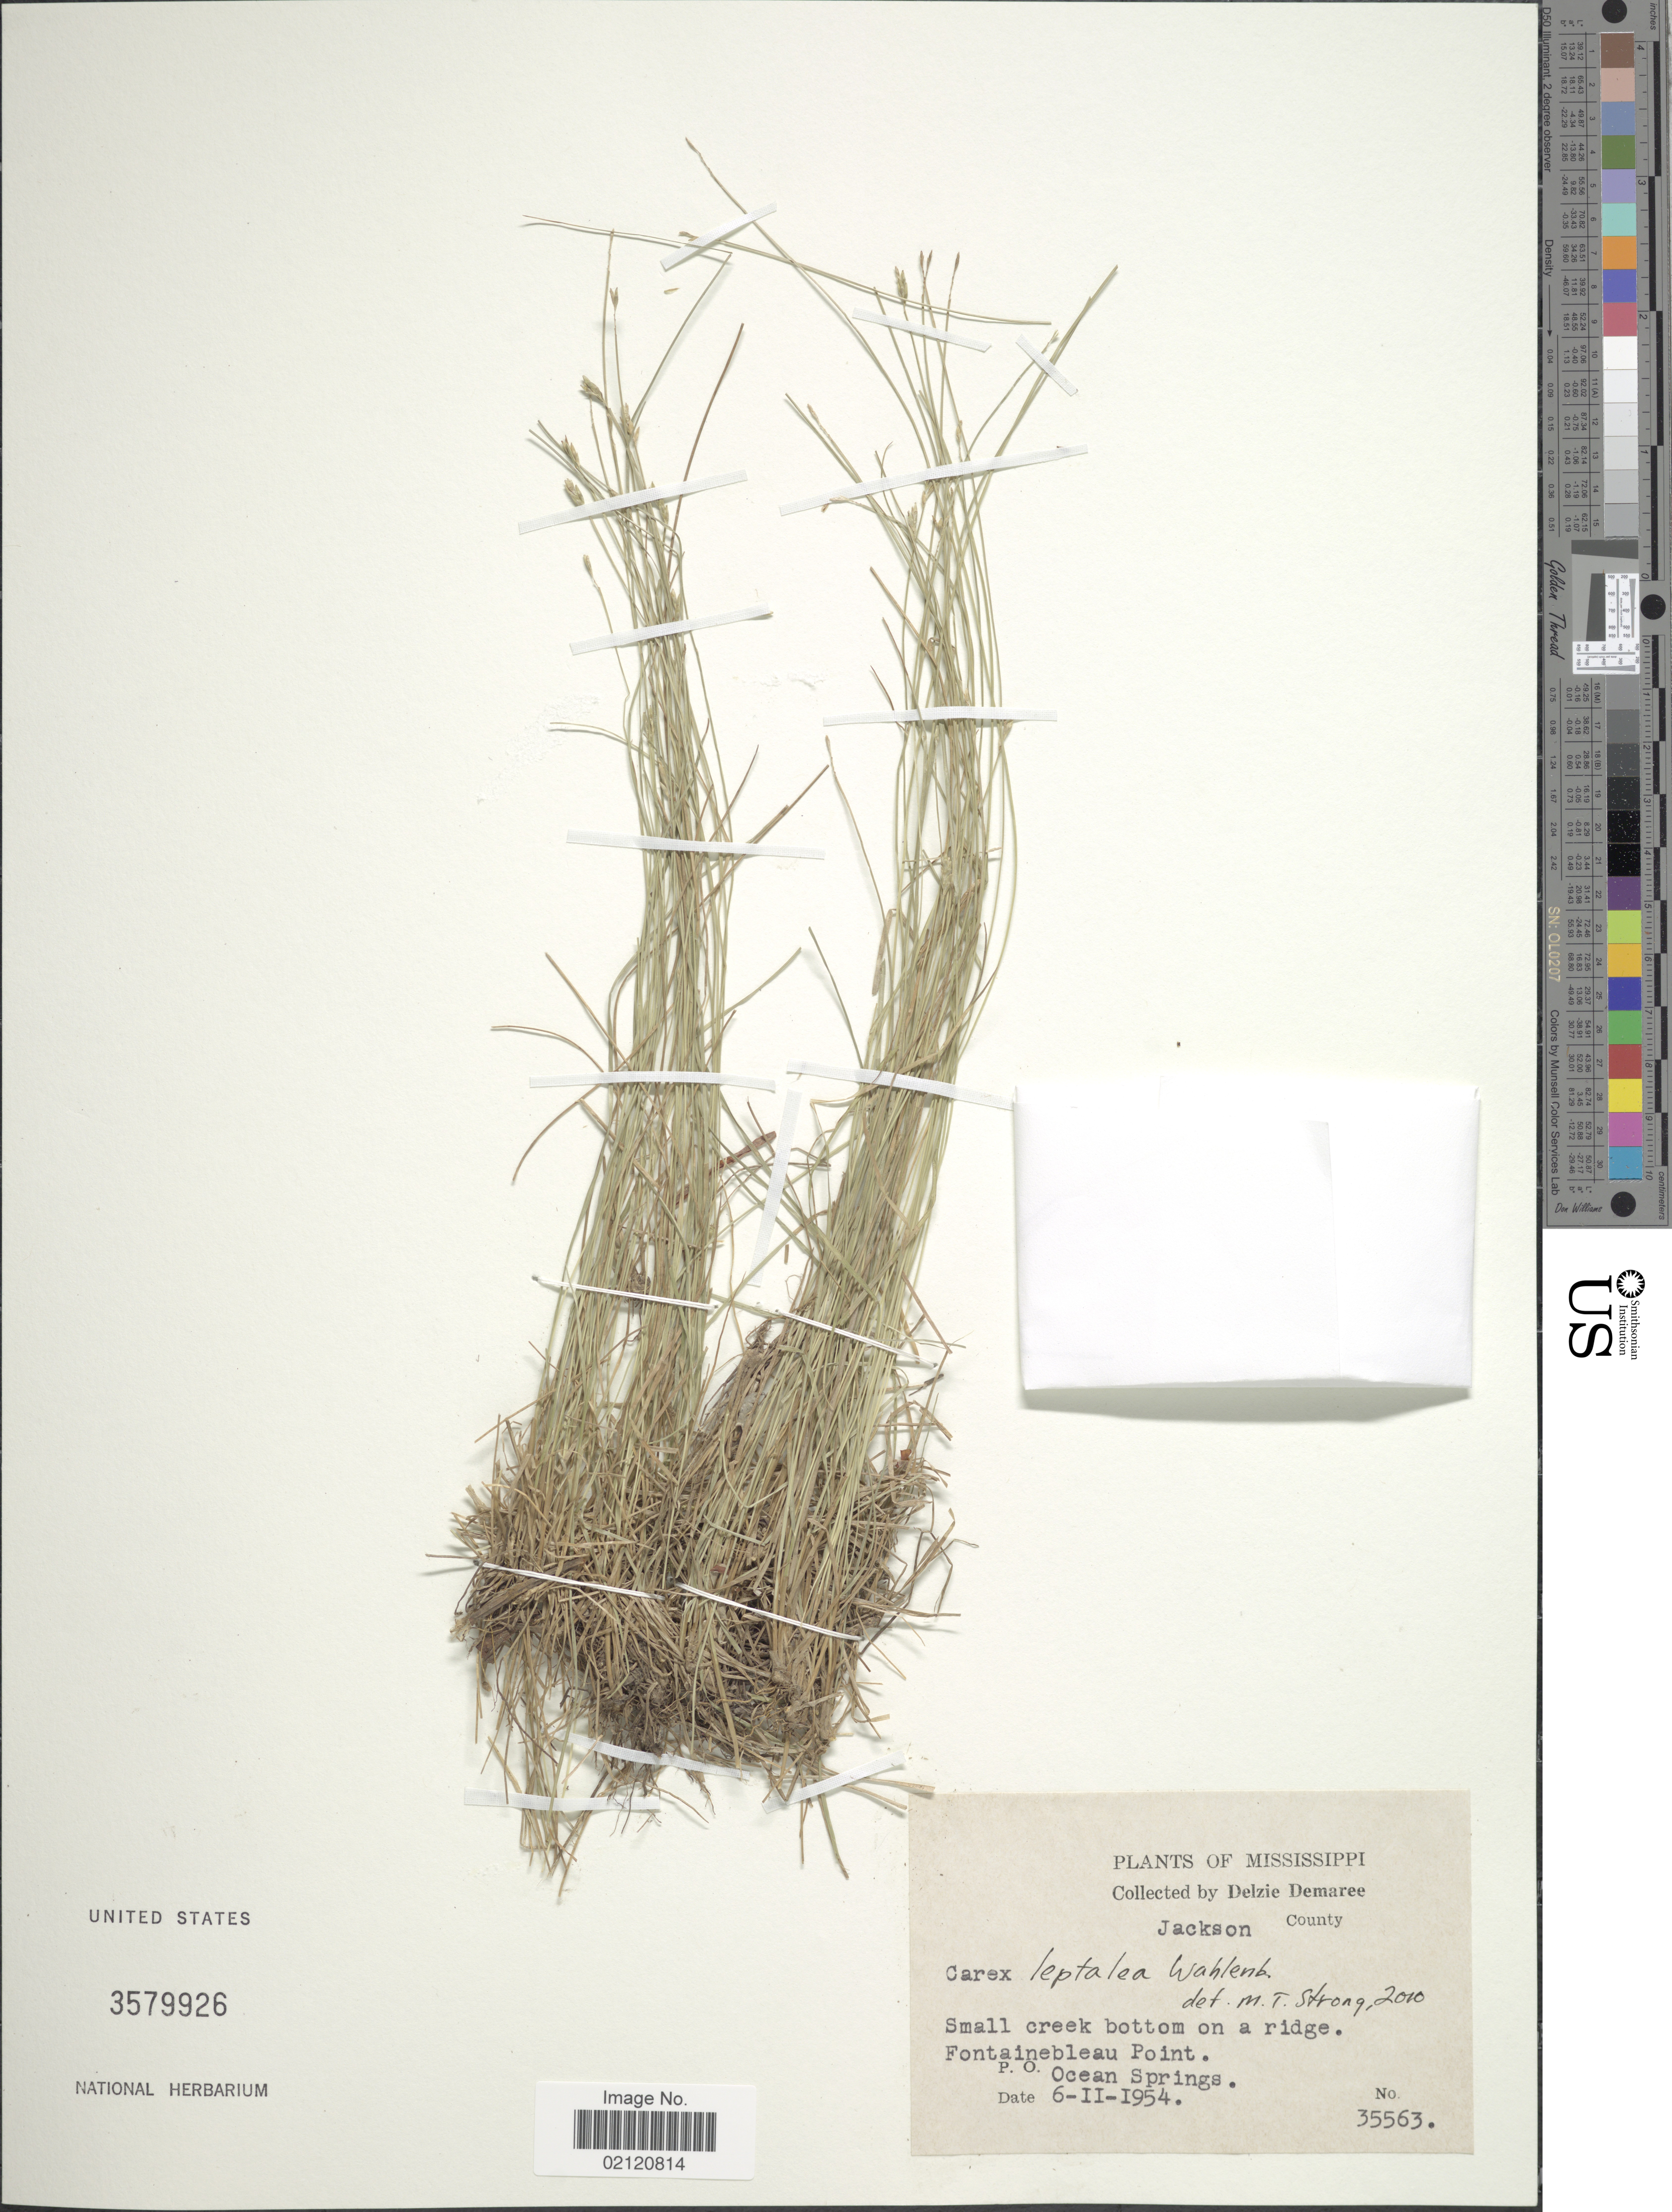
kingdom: Plantae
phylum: Tracheophyta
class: Liliopsida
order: Poales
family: Cyperaceae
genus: Carex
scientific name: Carex leptalea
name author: Wahlenb.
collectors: D. Demaree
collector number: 35563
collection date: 1954-02-06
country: United States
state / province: Mississippi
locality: Jackson County, Fontainebleau Point, P.O. Ocean Springs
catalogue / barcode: US 3579926